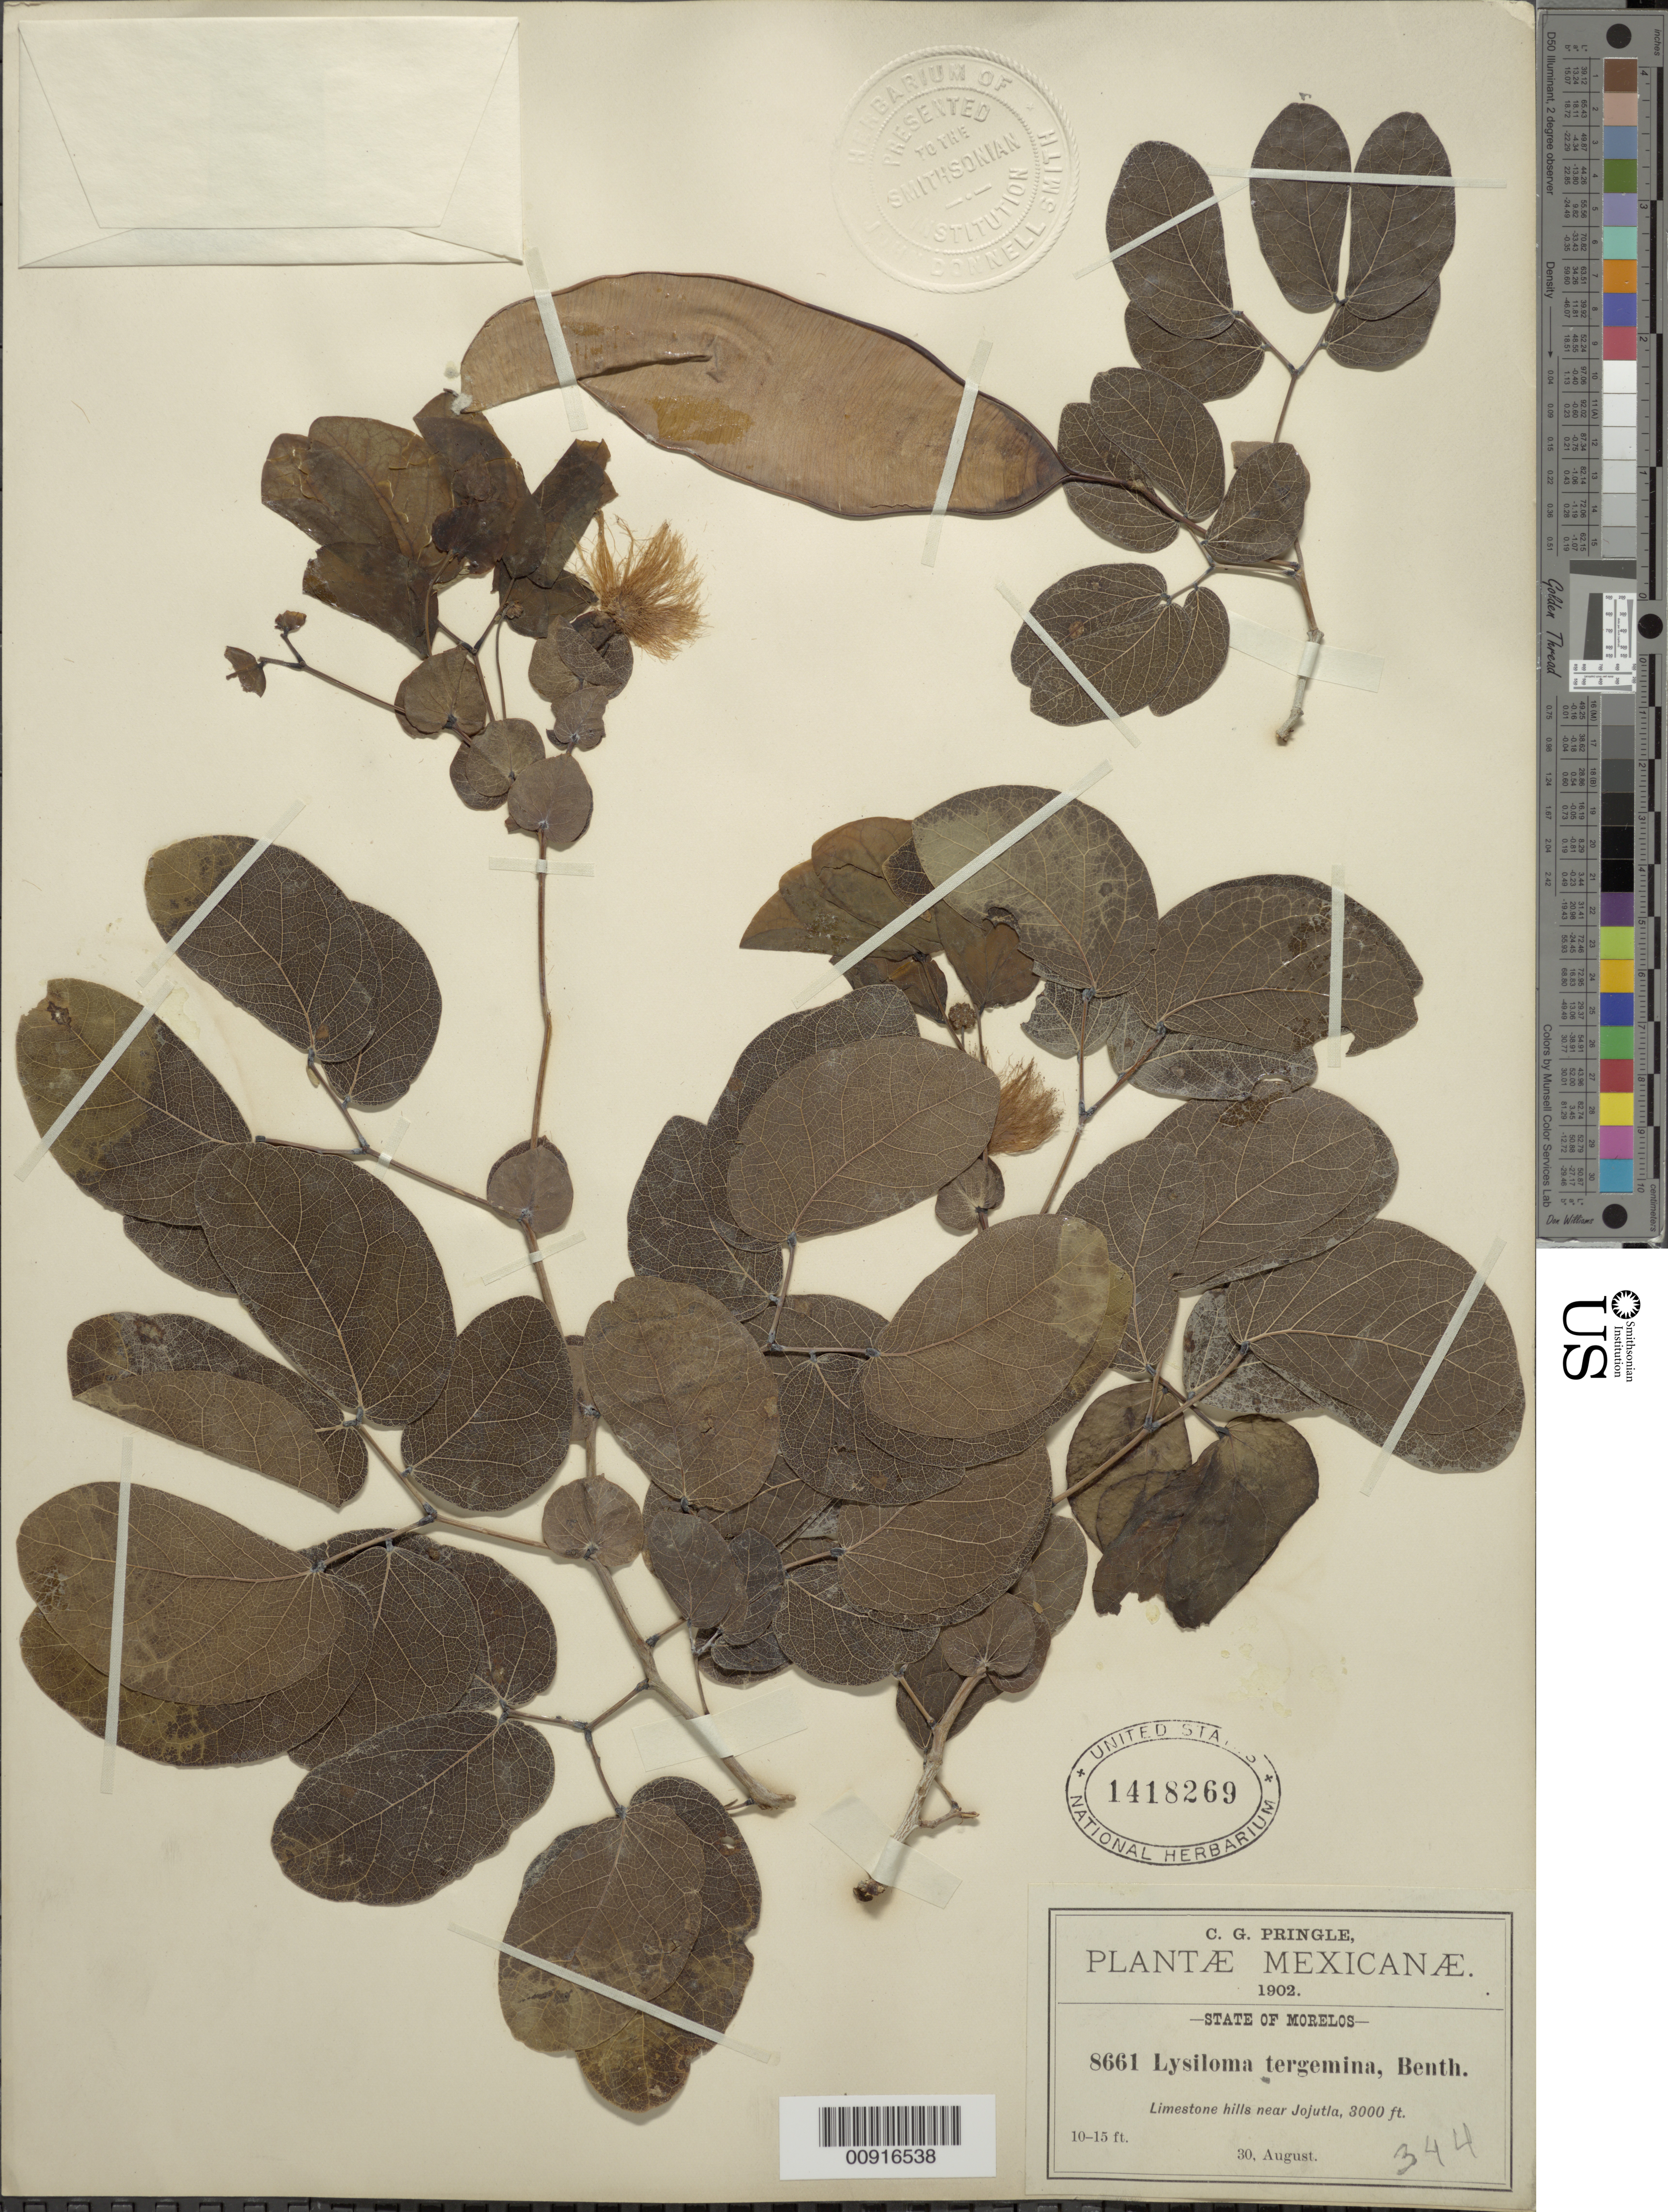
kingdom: Plantae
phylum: Tracheophyta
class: Magnoliopsida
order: Fabales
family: Fabaceae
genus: Lysiloma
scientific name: Lysiloma tergeminum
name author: Benth.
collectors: C. G. Pringle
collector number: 8661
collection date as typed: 30 Aug 1902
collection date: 1902-08-30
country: Mexico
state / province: Morelos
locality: Near Jojutla, State of Morelos.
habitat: Limestone hills.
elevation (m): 914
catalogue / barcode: US 1418269